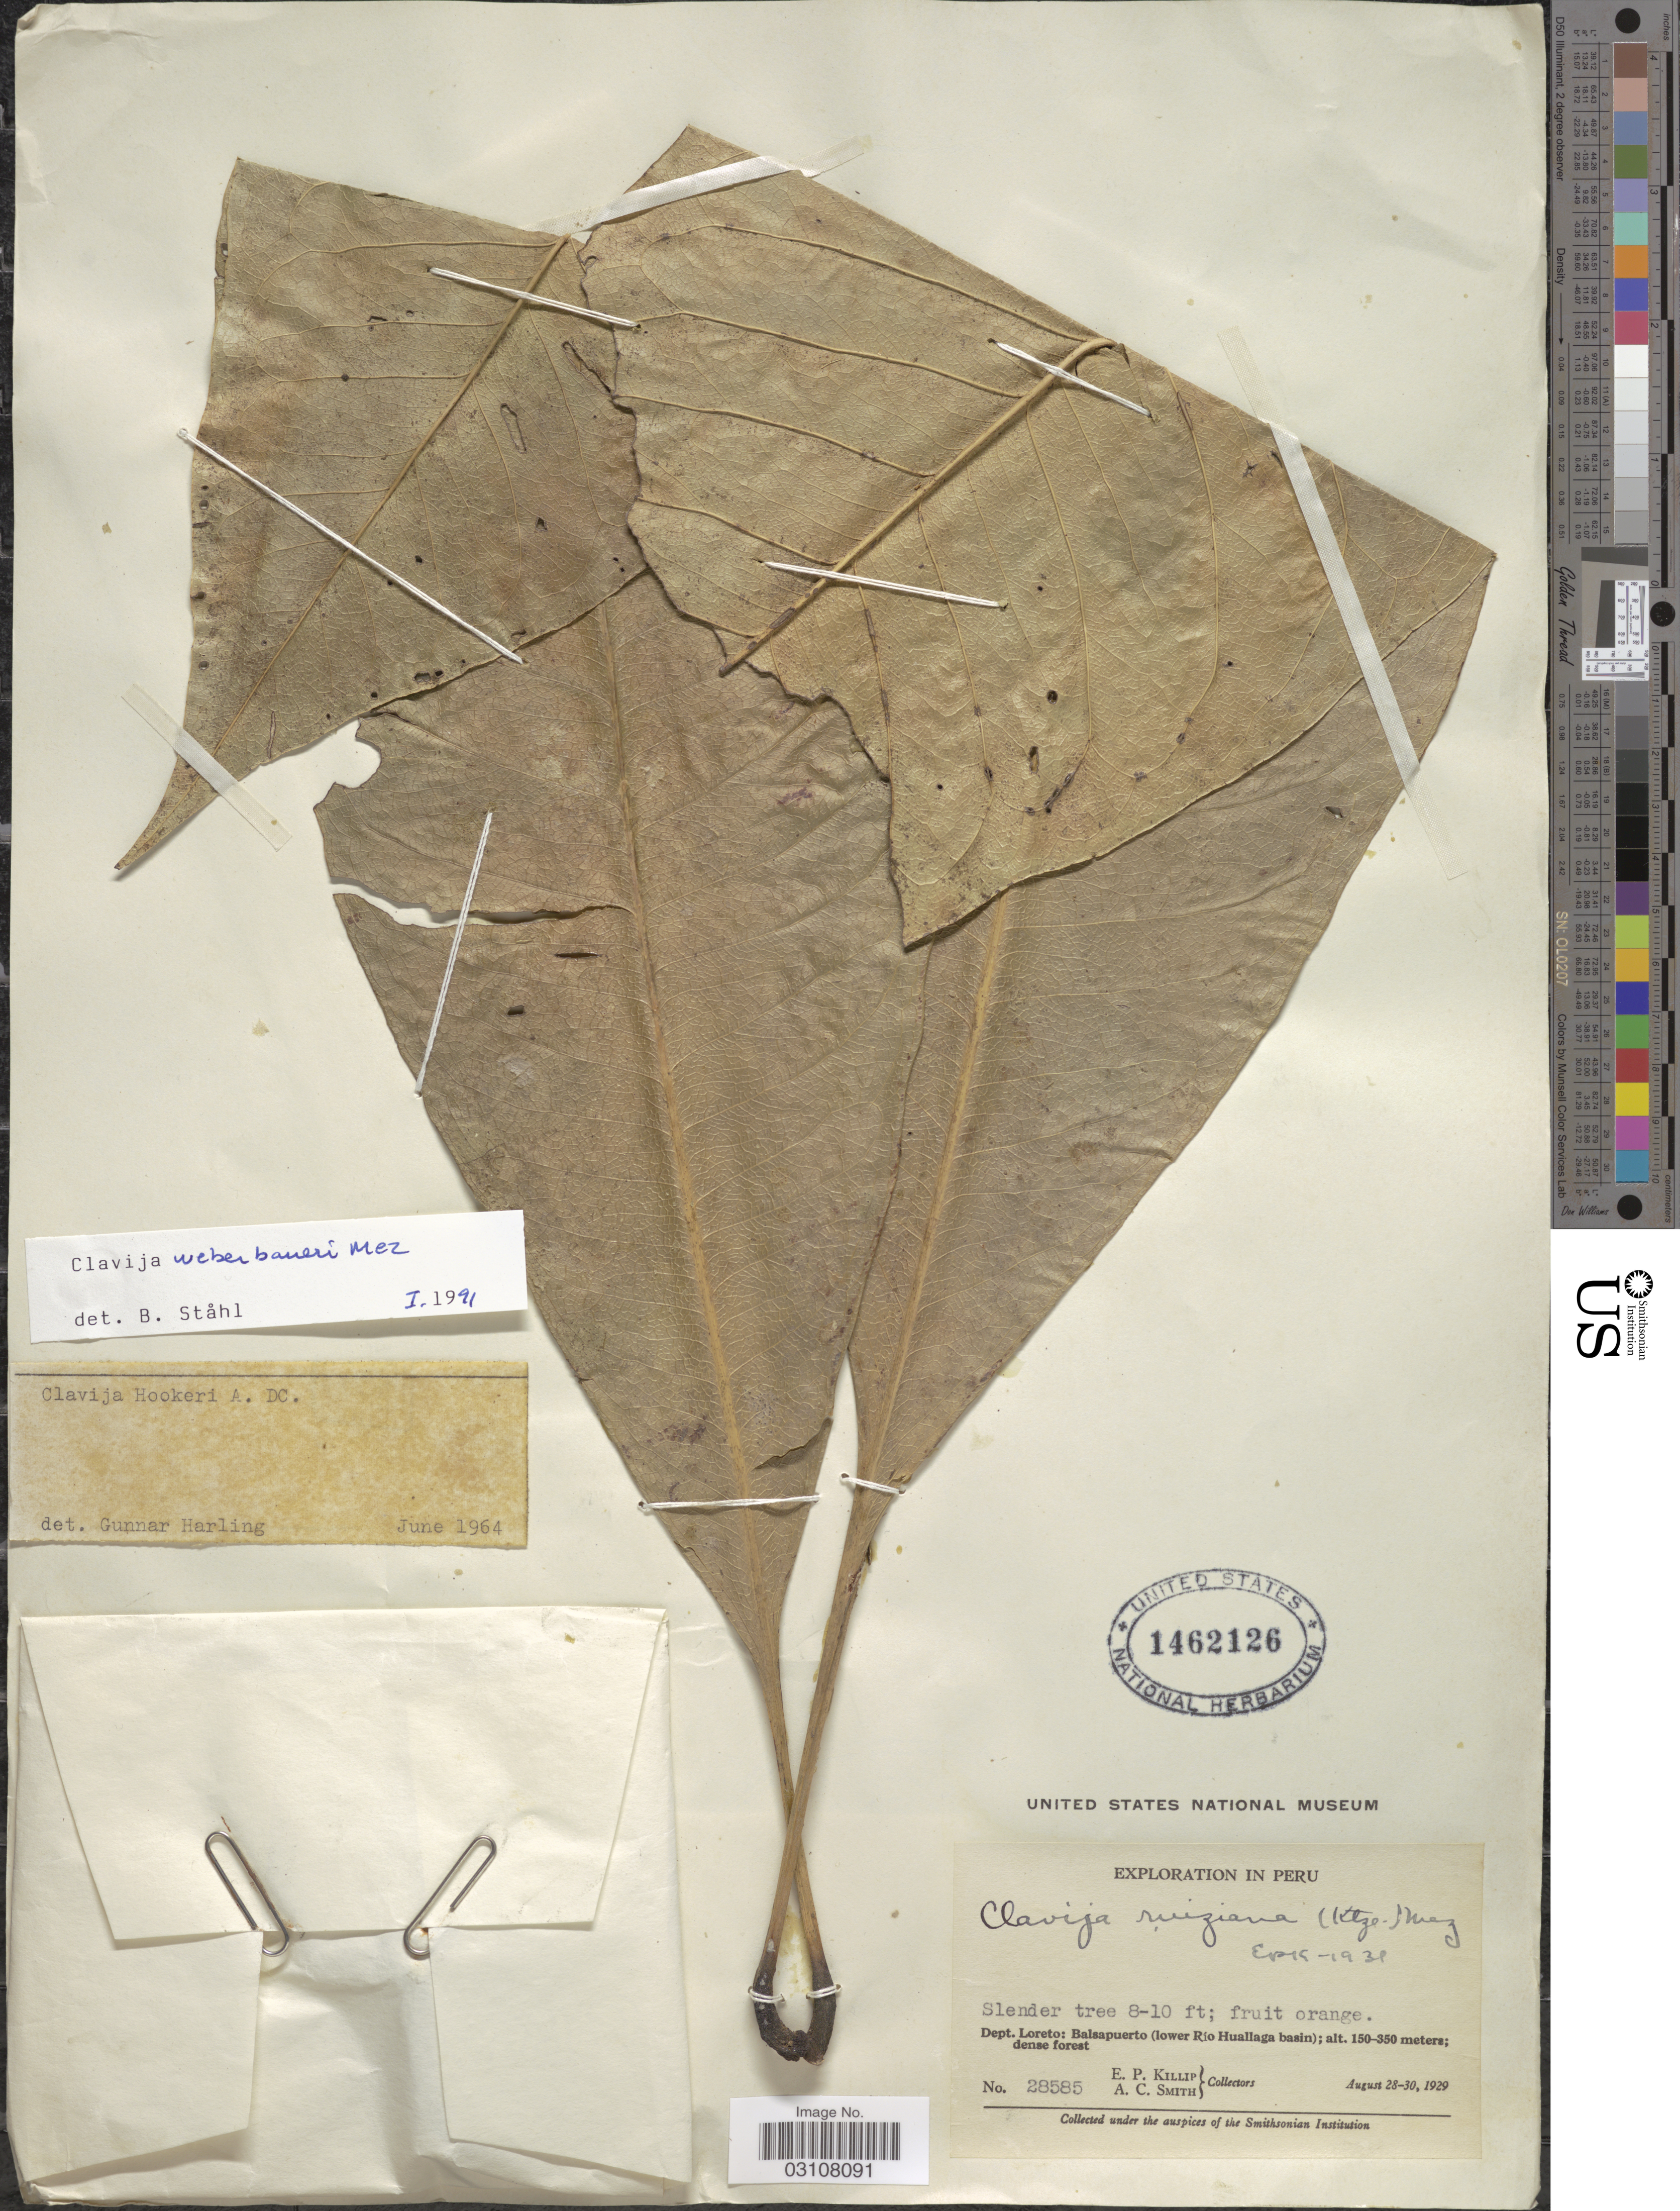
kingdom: Plantae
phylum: Tracheophyta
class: Magnoliopsida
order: Ericales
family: Primulaceae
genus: Clavija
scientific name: Clavija weberbaueri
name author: Mez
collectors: E. P. Killip & A. C. Smith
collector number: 28585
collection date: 1929-08-28/1929-08-30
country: Peru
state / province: Loreto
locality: Dept. Loreto: Balsapuerto (lower Río Huallaga basin).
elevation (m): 150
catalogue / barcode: US 1462126